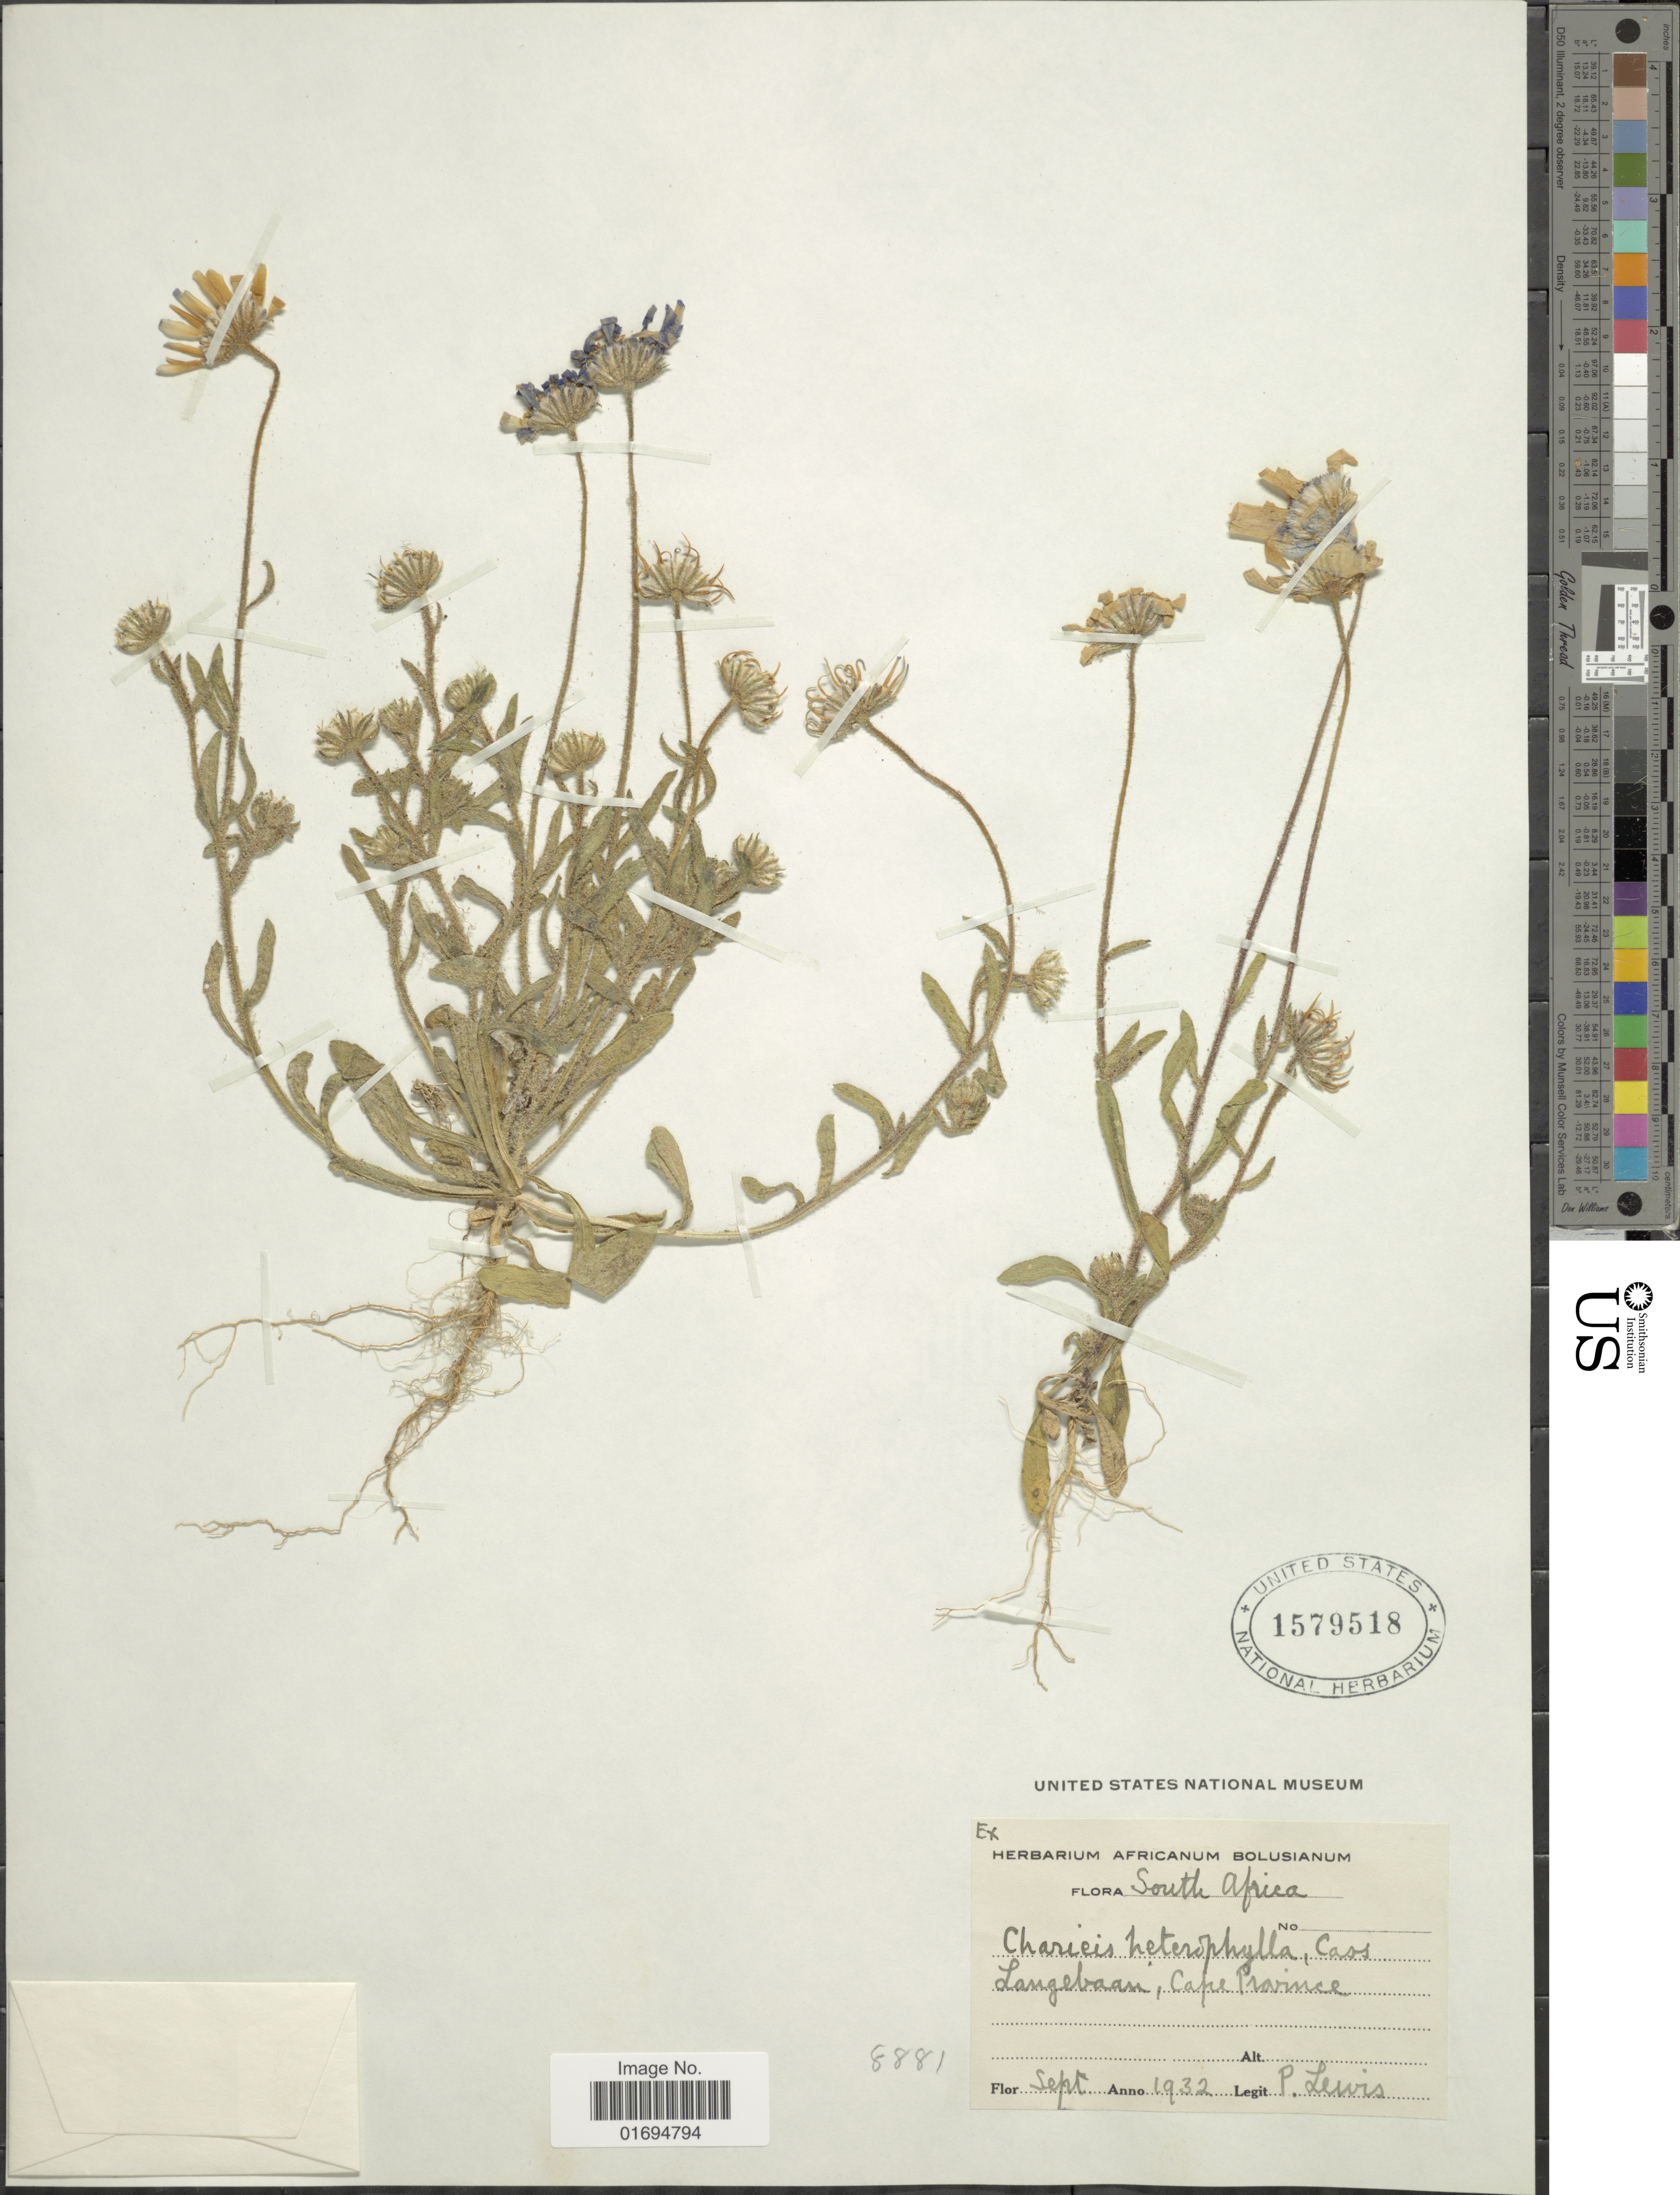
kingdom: Plantae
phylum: Tracheophyta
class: Magnoliopsida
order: Asterales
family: Asteraceae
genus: Felicia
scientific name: Felicia heterophylla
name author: (Cass.) Grau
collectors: P. Lewis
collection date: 1932-09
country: South Africa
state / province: Western Cape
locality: Langebaan, Cape Province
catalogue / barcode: US 1579518